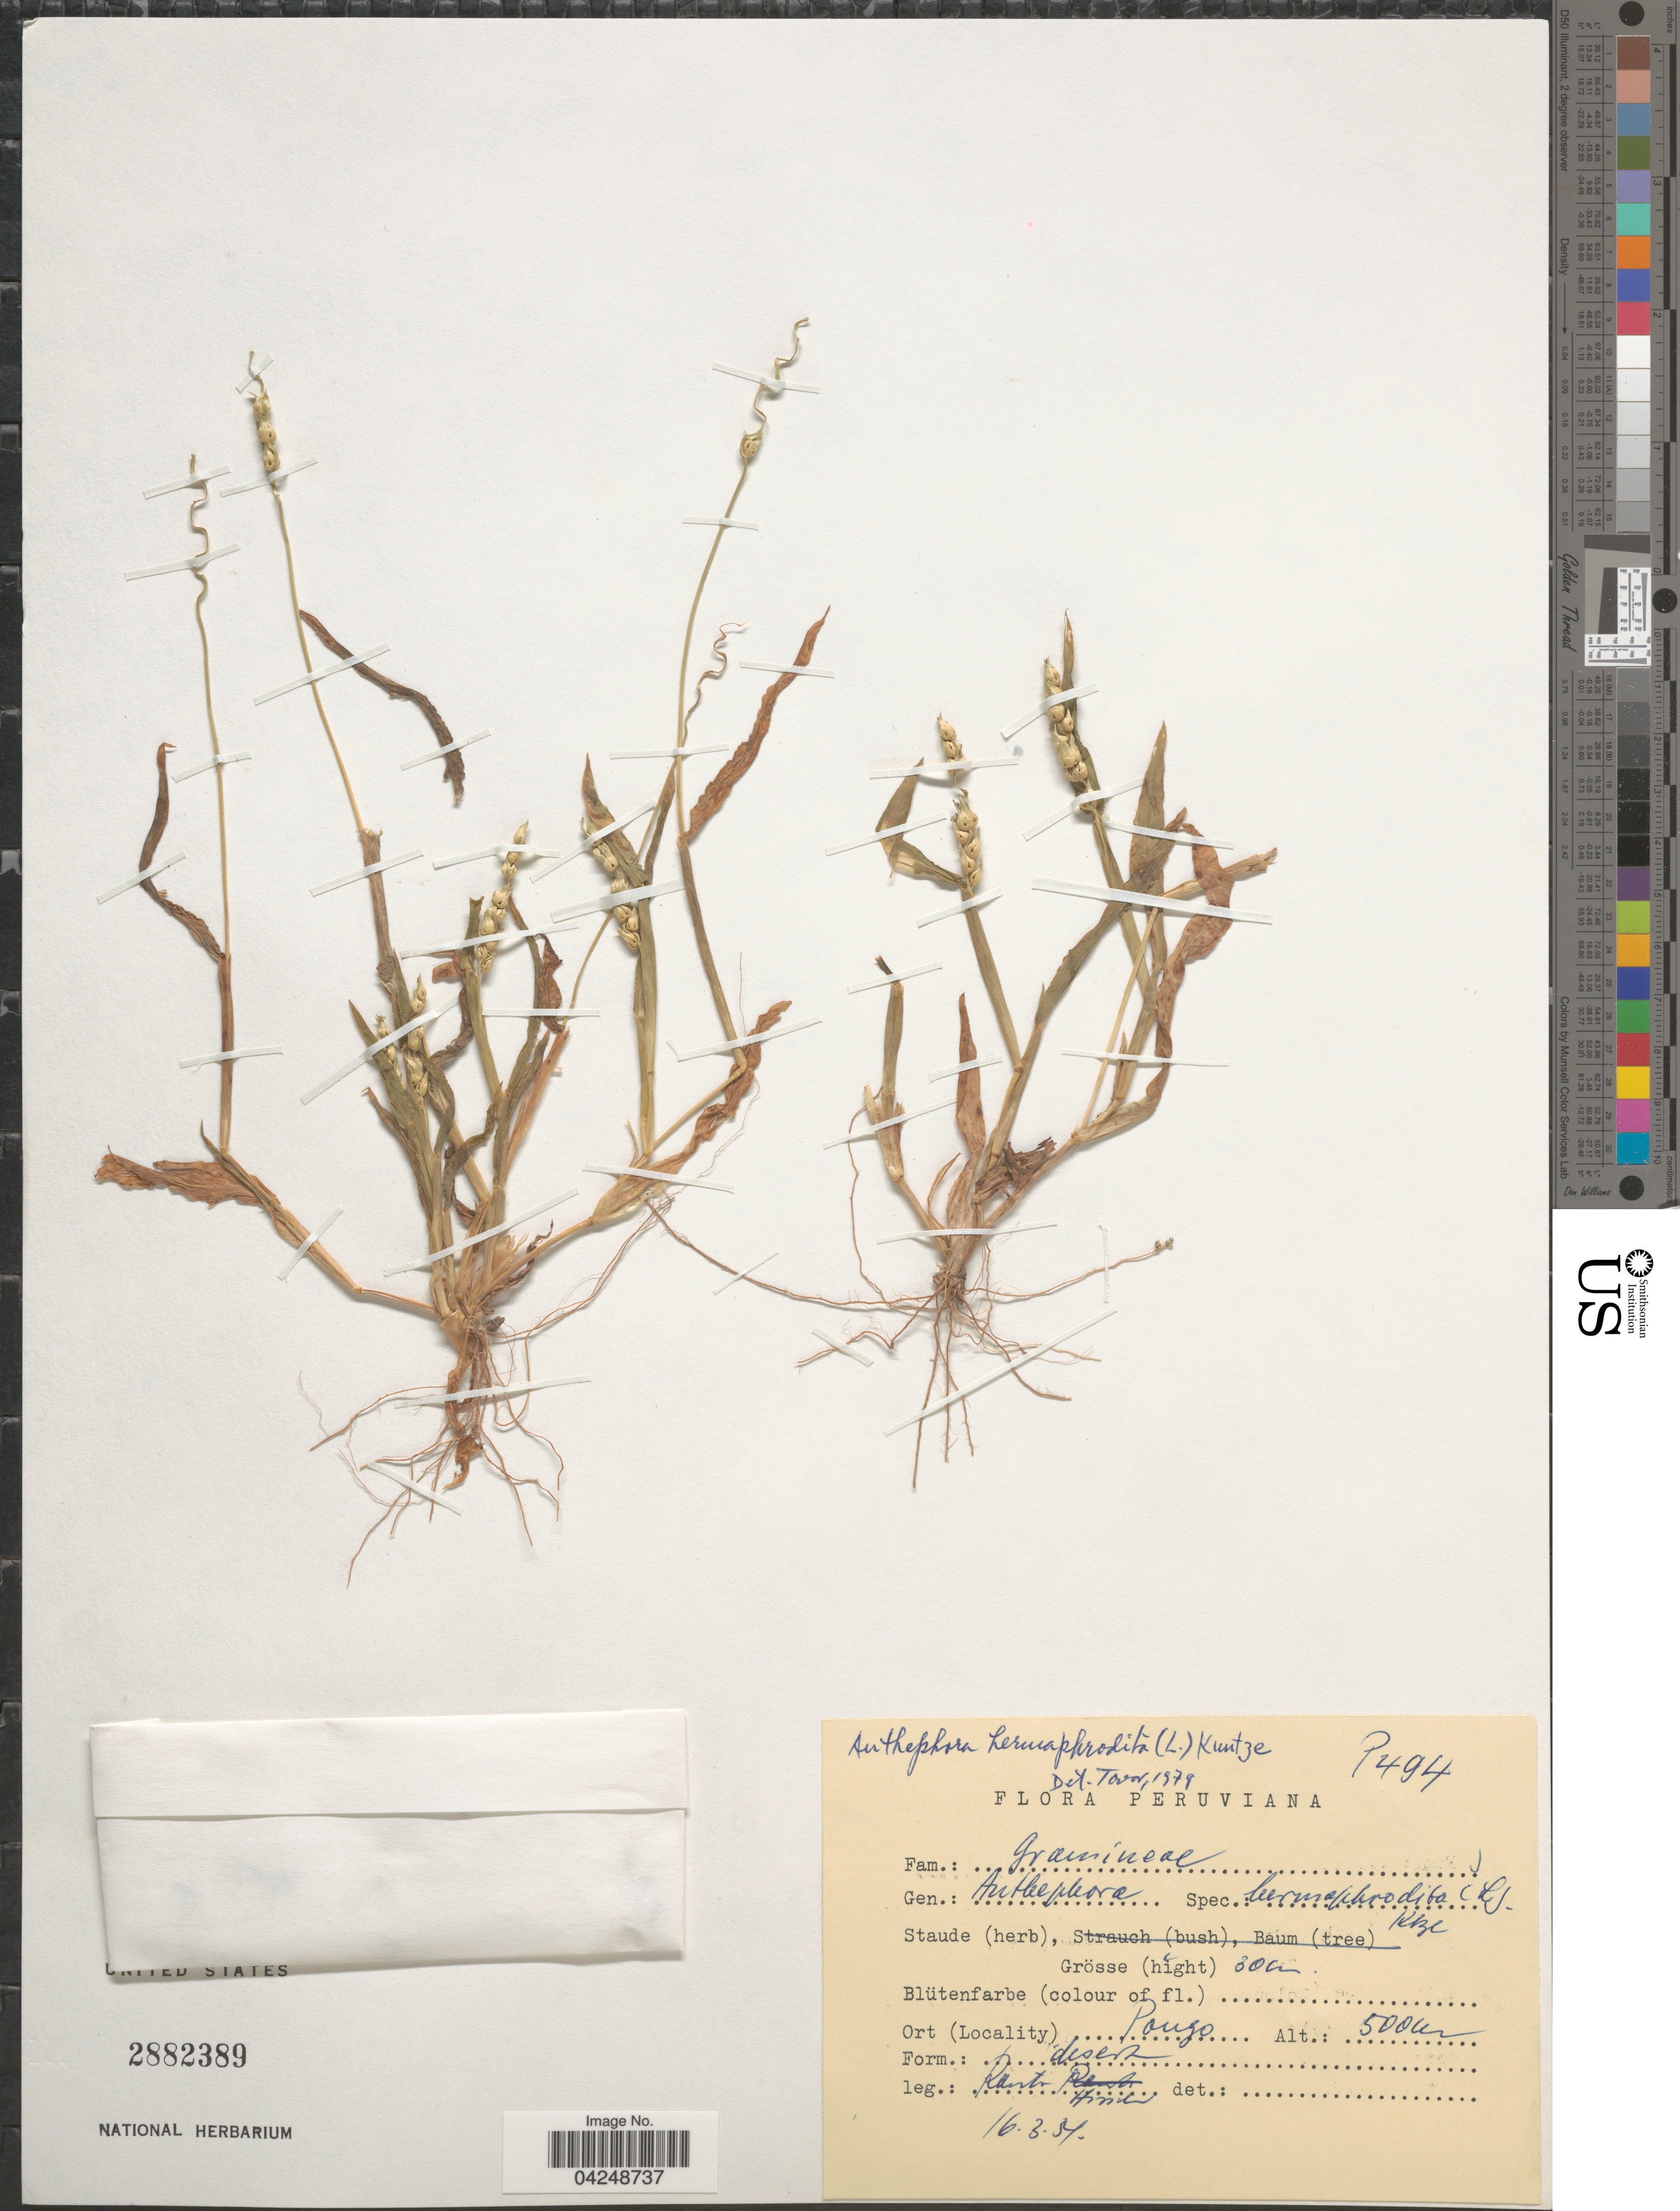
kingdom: Plantae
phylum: Tracheophyta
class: Liliopsida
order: Poales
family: Poaceae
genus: Anthephora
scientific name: Anthephora hermaphrodita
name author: (L.) Kuntze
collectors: R. Hines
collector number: P494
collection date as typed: Transcribed d/m/y: 16/3/54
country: Peru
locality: Pango.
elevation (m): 500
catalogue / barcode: US 2882389